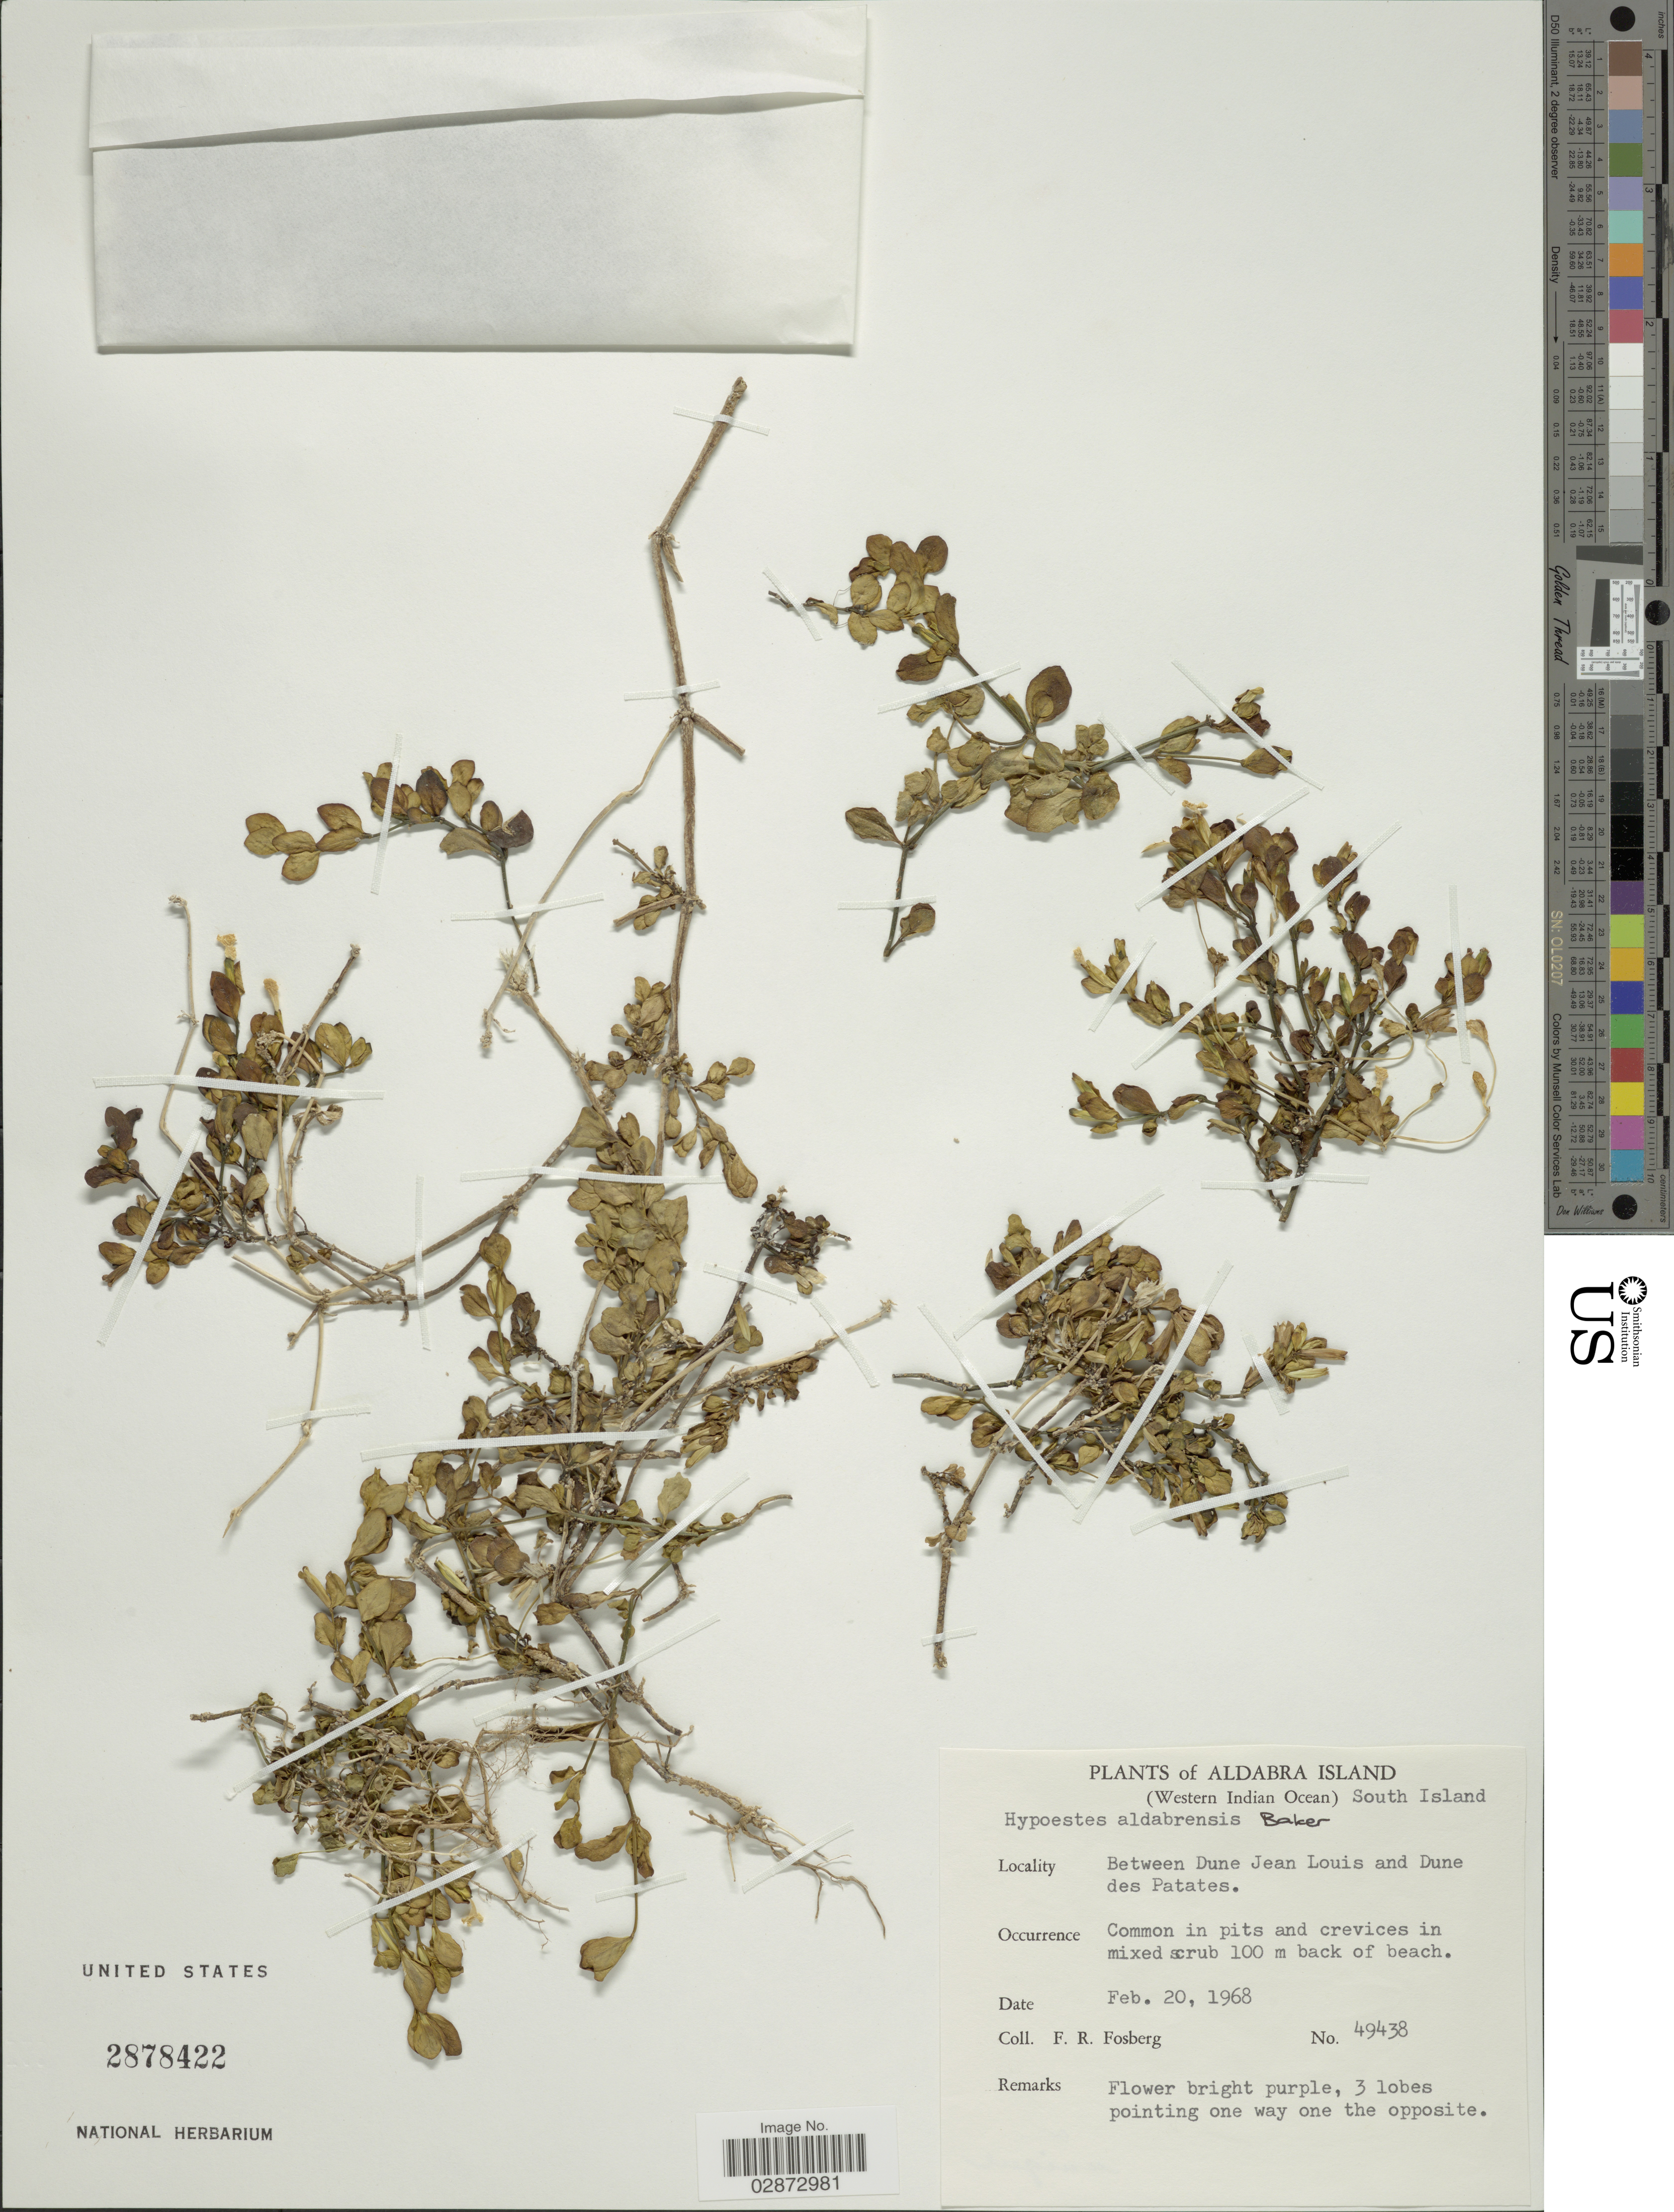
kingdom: Plantae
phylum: Tracheophyta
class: Magnoliopsida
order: Lamiales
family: Acanthaceae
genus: Hypoestes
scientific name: Hypoestes aldabrensis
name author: Baker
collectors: F. R. Fosberg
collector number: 49438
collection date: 1968-02-20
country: Seychelles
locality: Aldabra Island (Western Indian Ocean) South Island. Between Dune Jean Louis and Dune des Patates.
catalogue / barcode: US 2878422